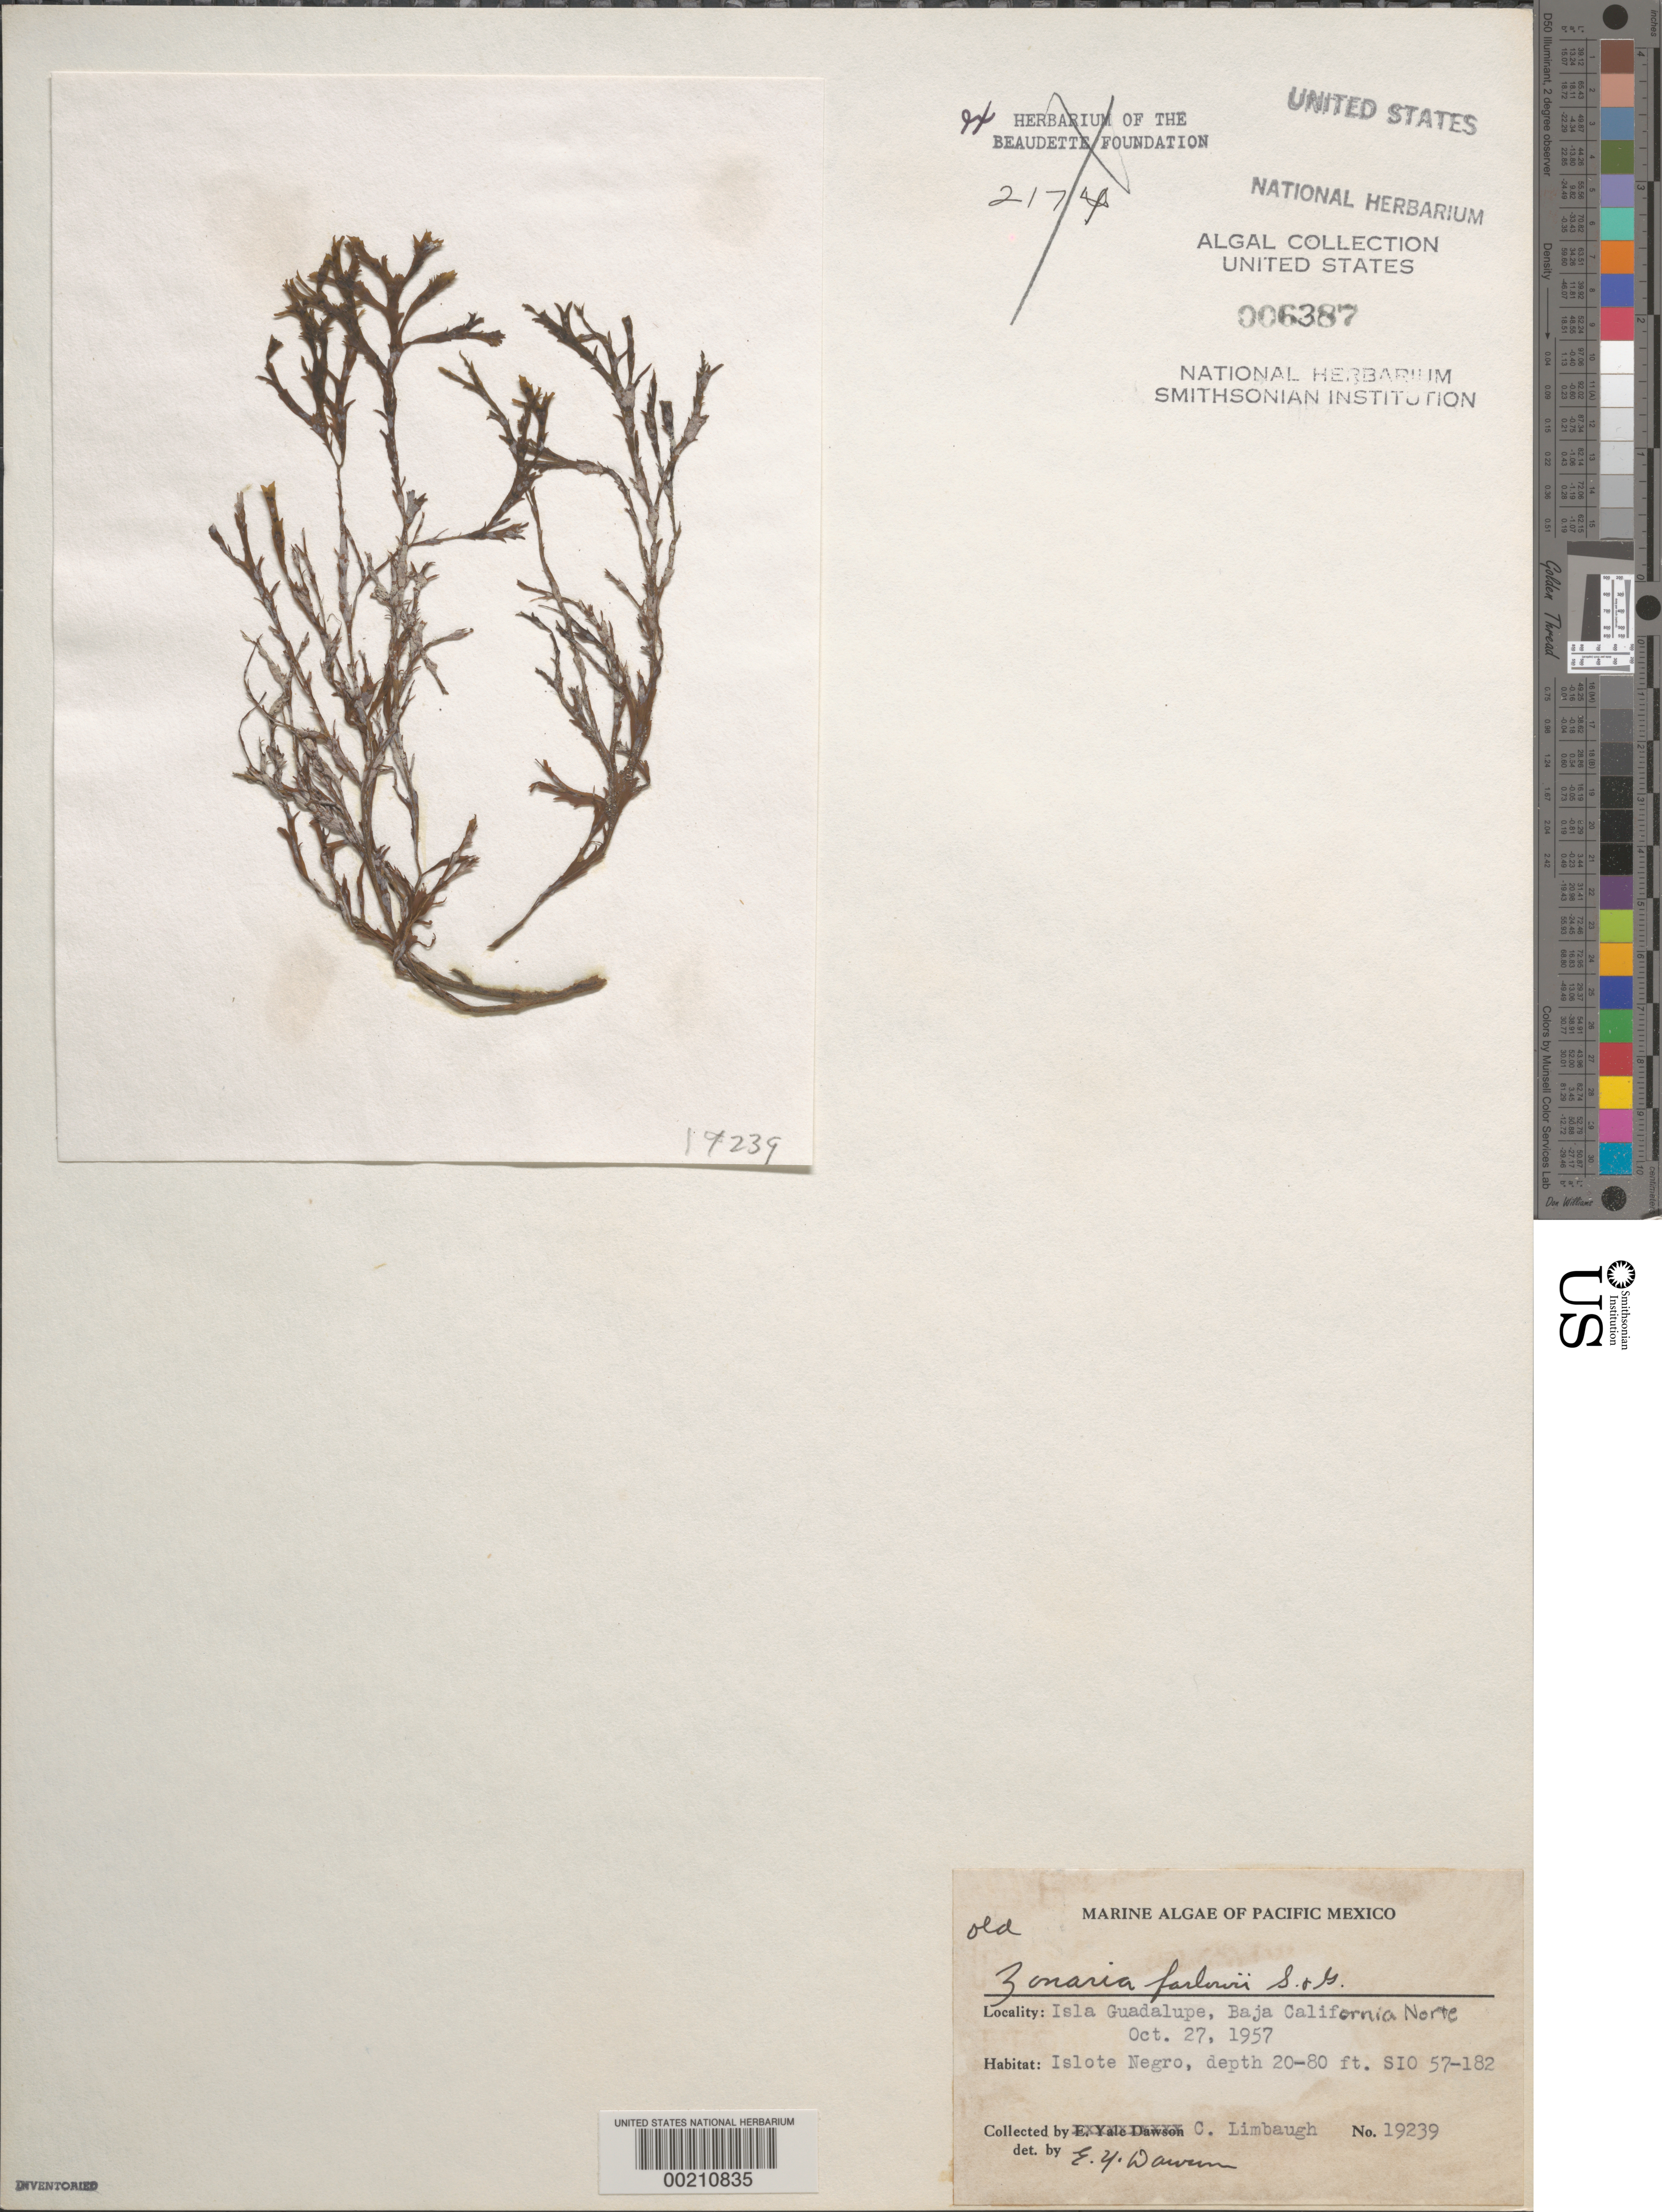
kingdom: Chromista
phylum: Ochrophyta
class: Phaeophyceae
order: Dictyotales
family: Dictyotaceae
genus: Zonaria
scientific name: Zonaria farlowii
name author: Setch. & N.L. Gardner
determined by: Dawson, E. Y.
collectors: C. Limbaugh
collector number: EYD 19239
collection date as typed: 27 Oct 1957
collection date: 1957-10-27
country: Mexico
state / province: Baja California Norte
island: Islote Negro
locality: Off Isla Guadalupe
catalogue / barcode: US 6387